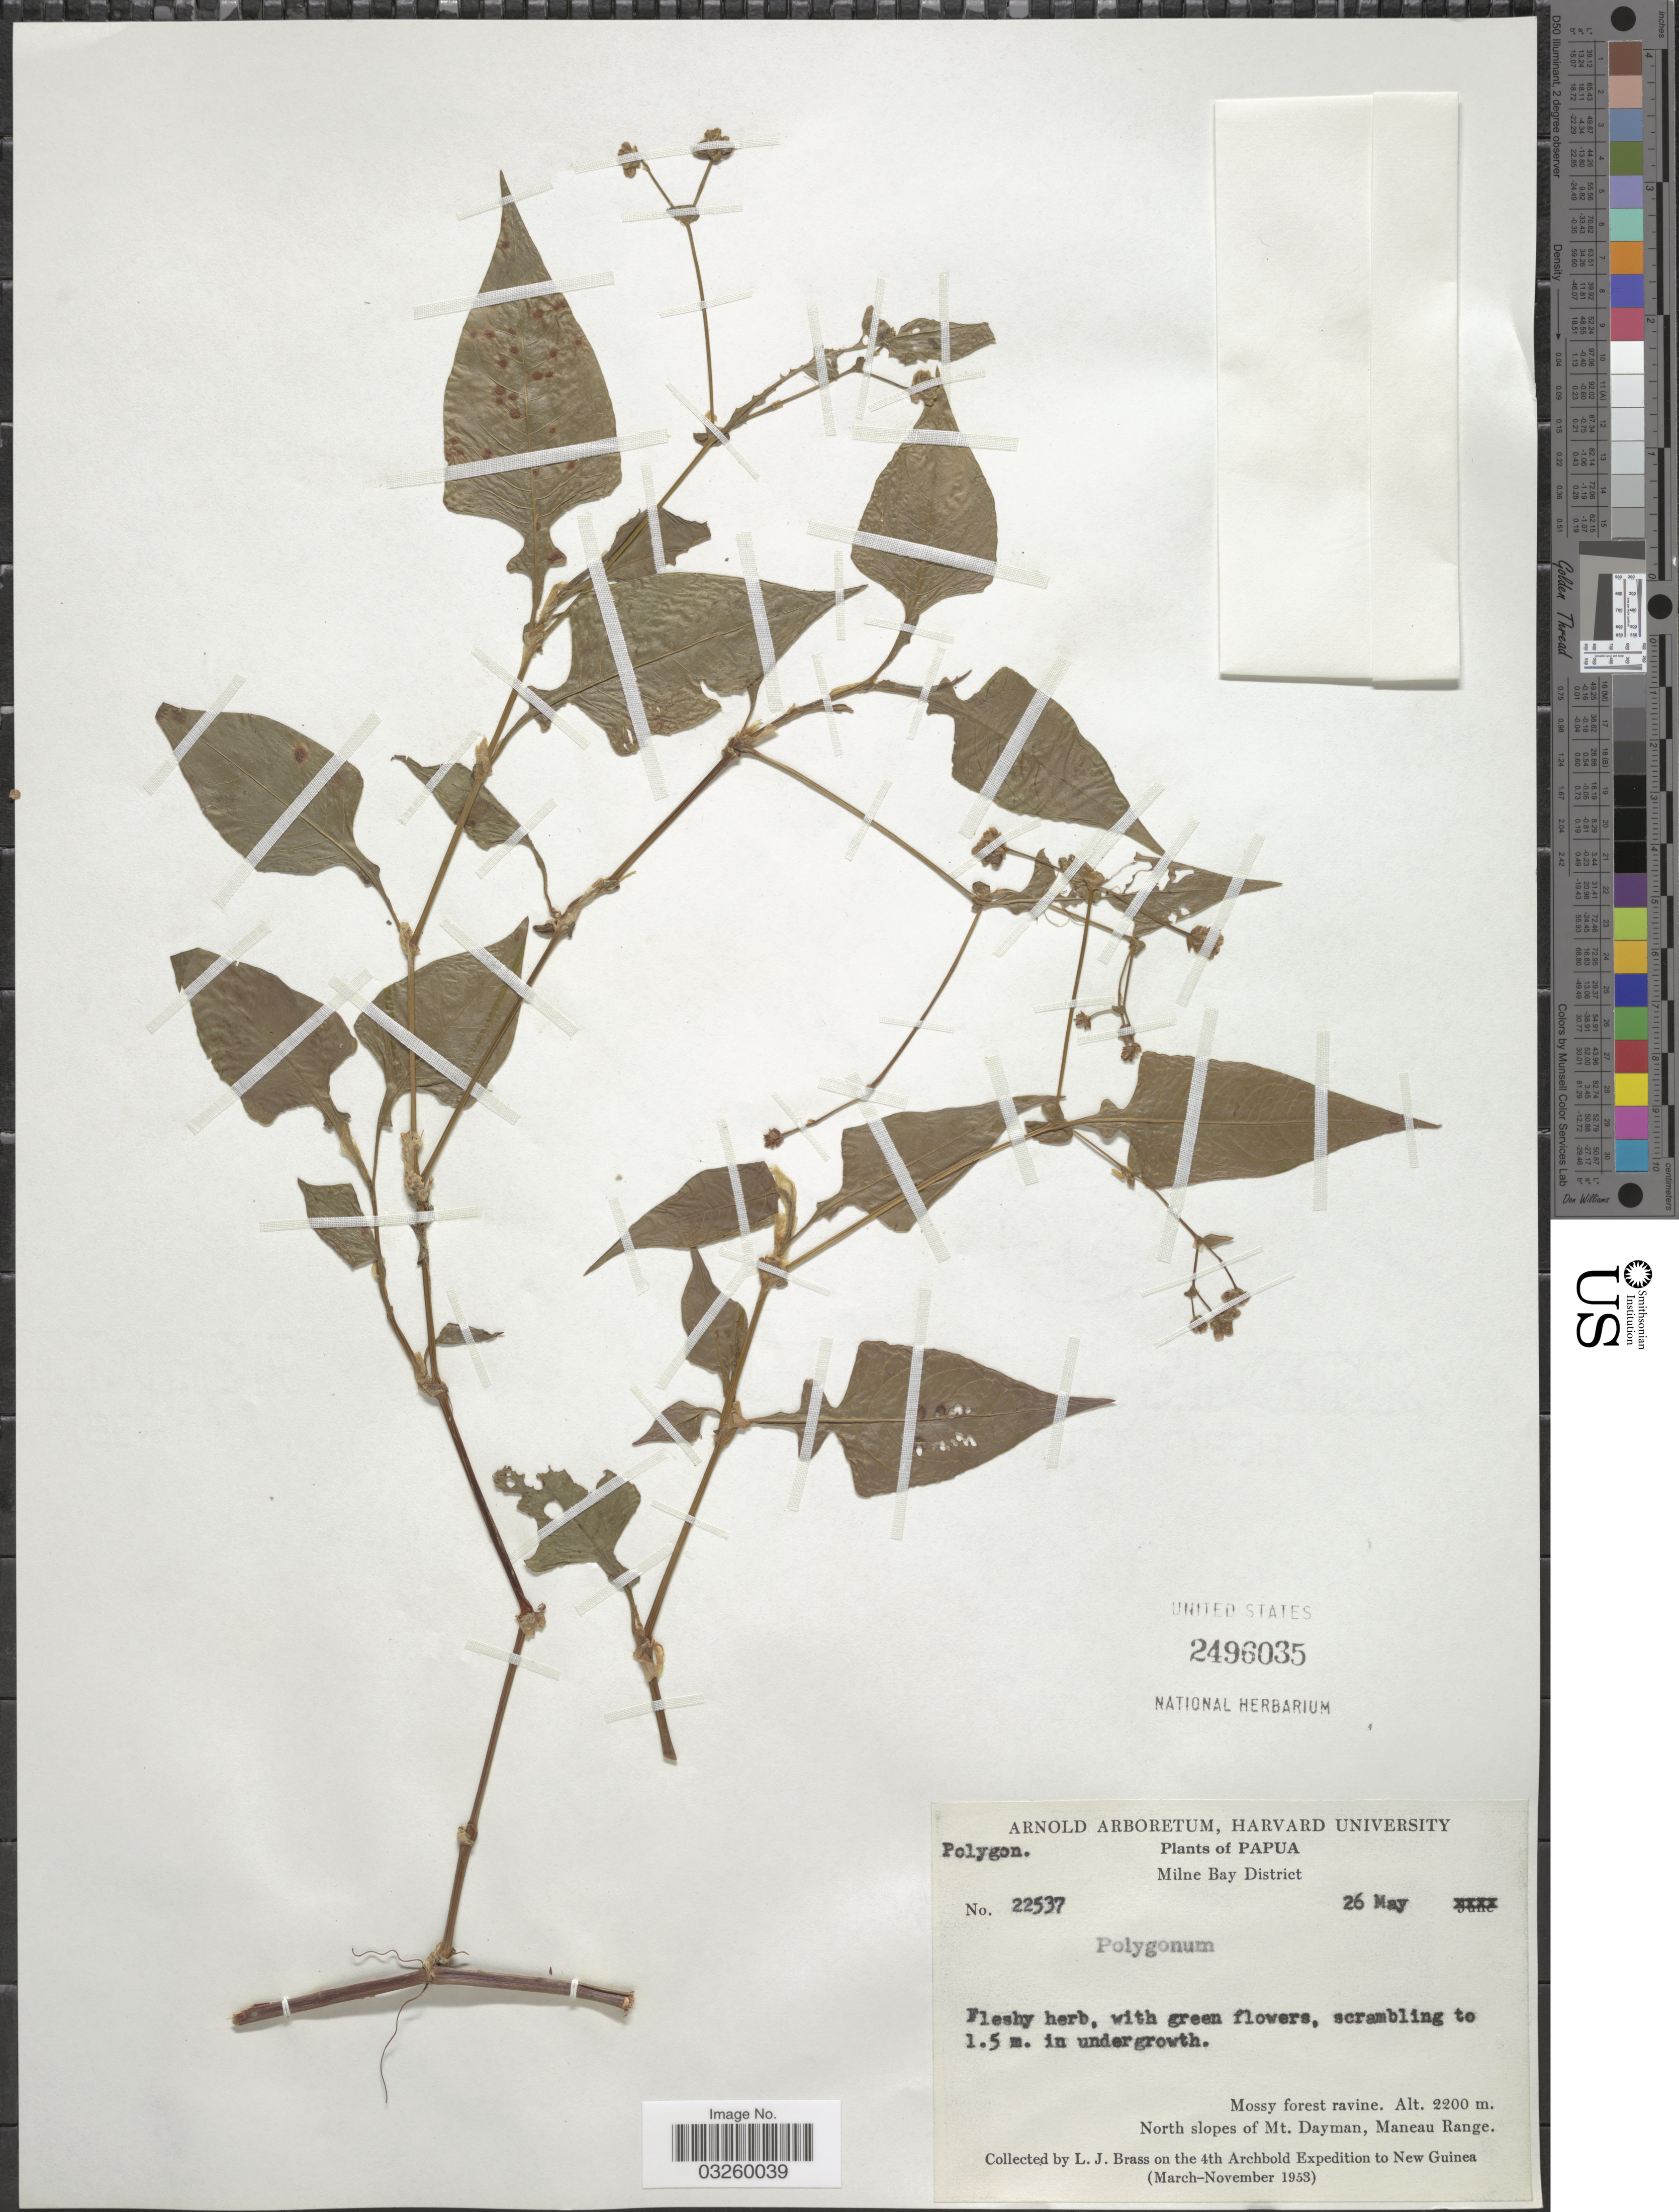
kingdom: Plantae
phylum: Tracheophyta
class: Magnoliopsida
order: Caryophyllales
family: Polygonaceae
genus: Persicaria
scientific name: Persicaria sp.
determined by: Wagner, W. L., (BOT), Smithsonian Institution - National Museum of Natural History (UNITED STATES)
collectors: L. J. Brass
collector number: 22537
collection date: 1953-05-26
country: Papua New Guinea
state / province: Milne Bay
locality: Milne Bay District. North slopes of Mt. Dayman, Maneau Range.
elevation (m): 2200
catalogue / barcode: US 2496035